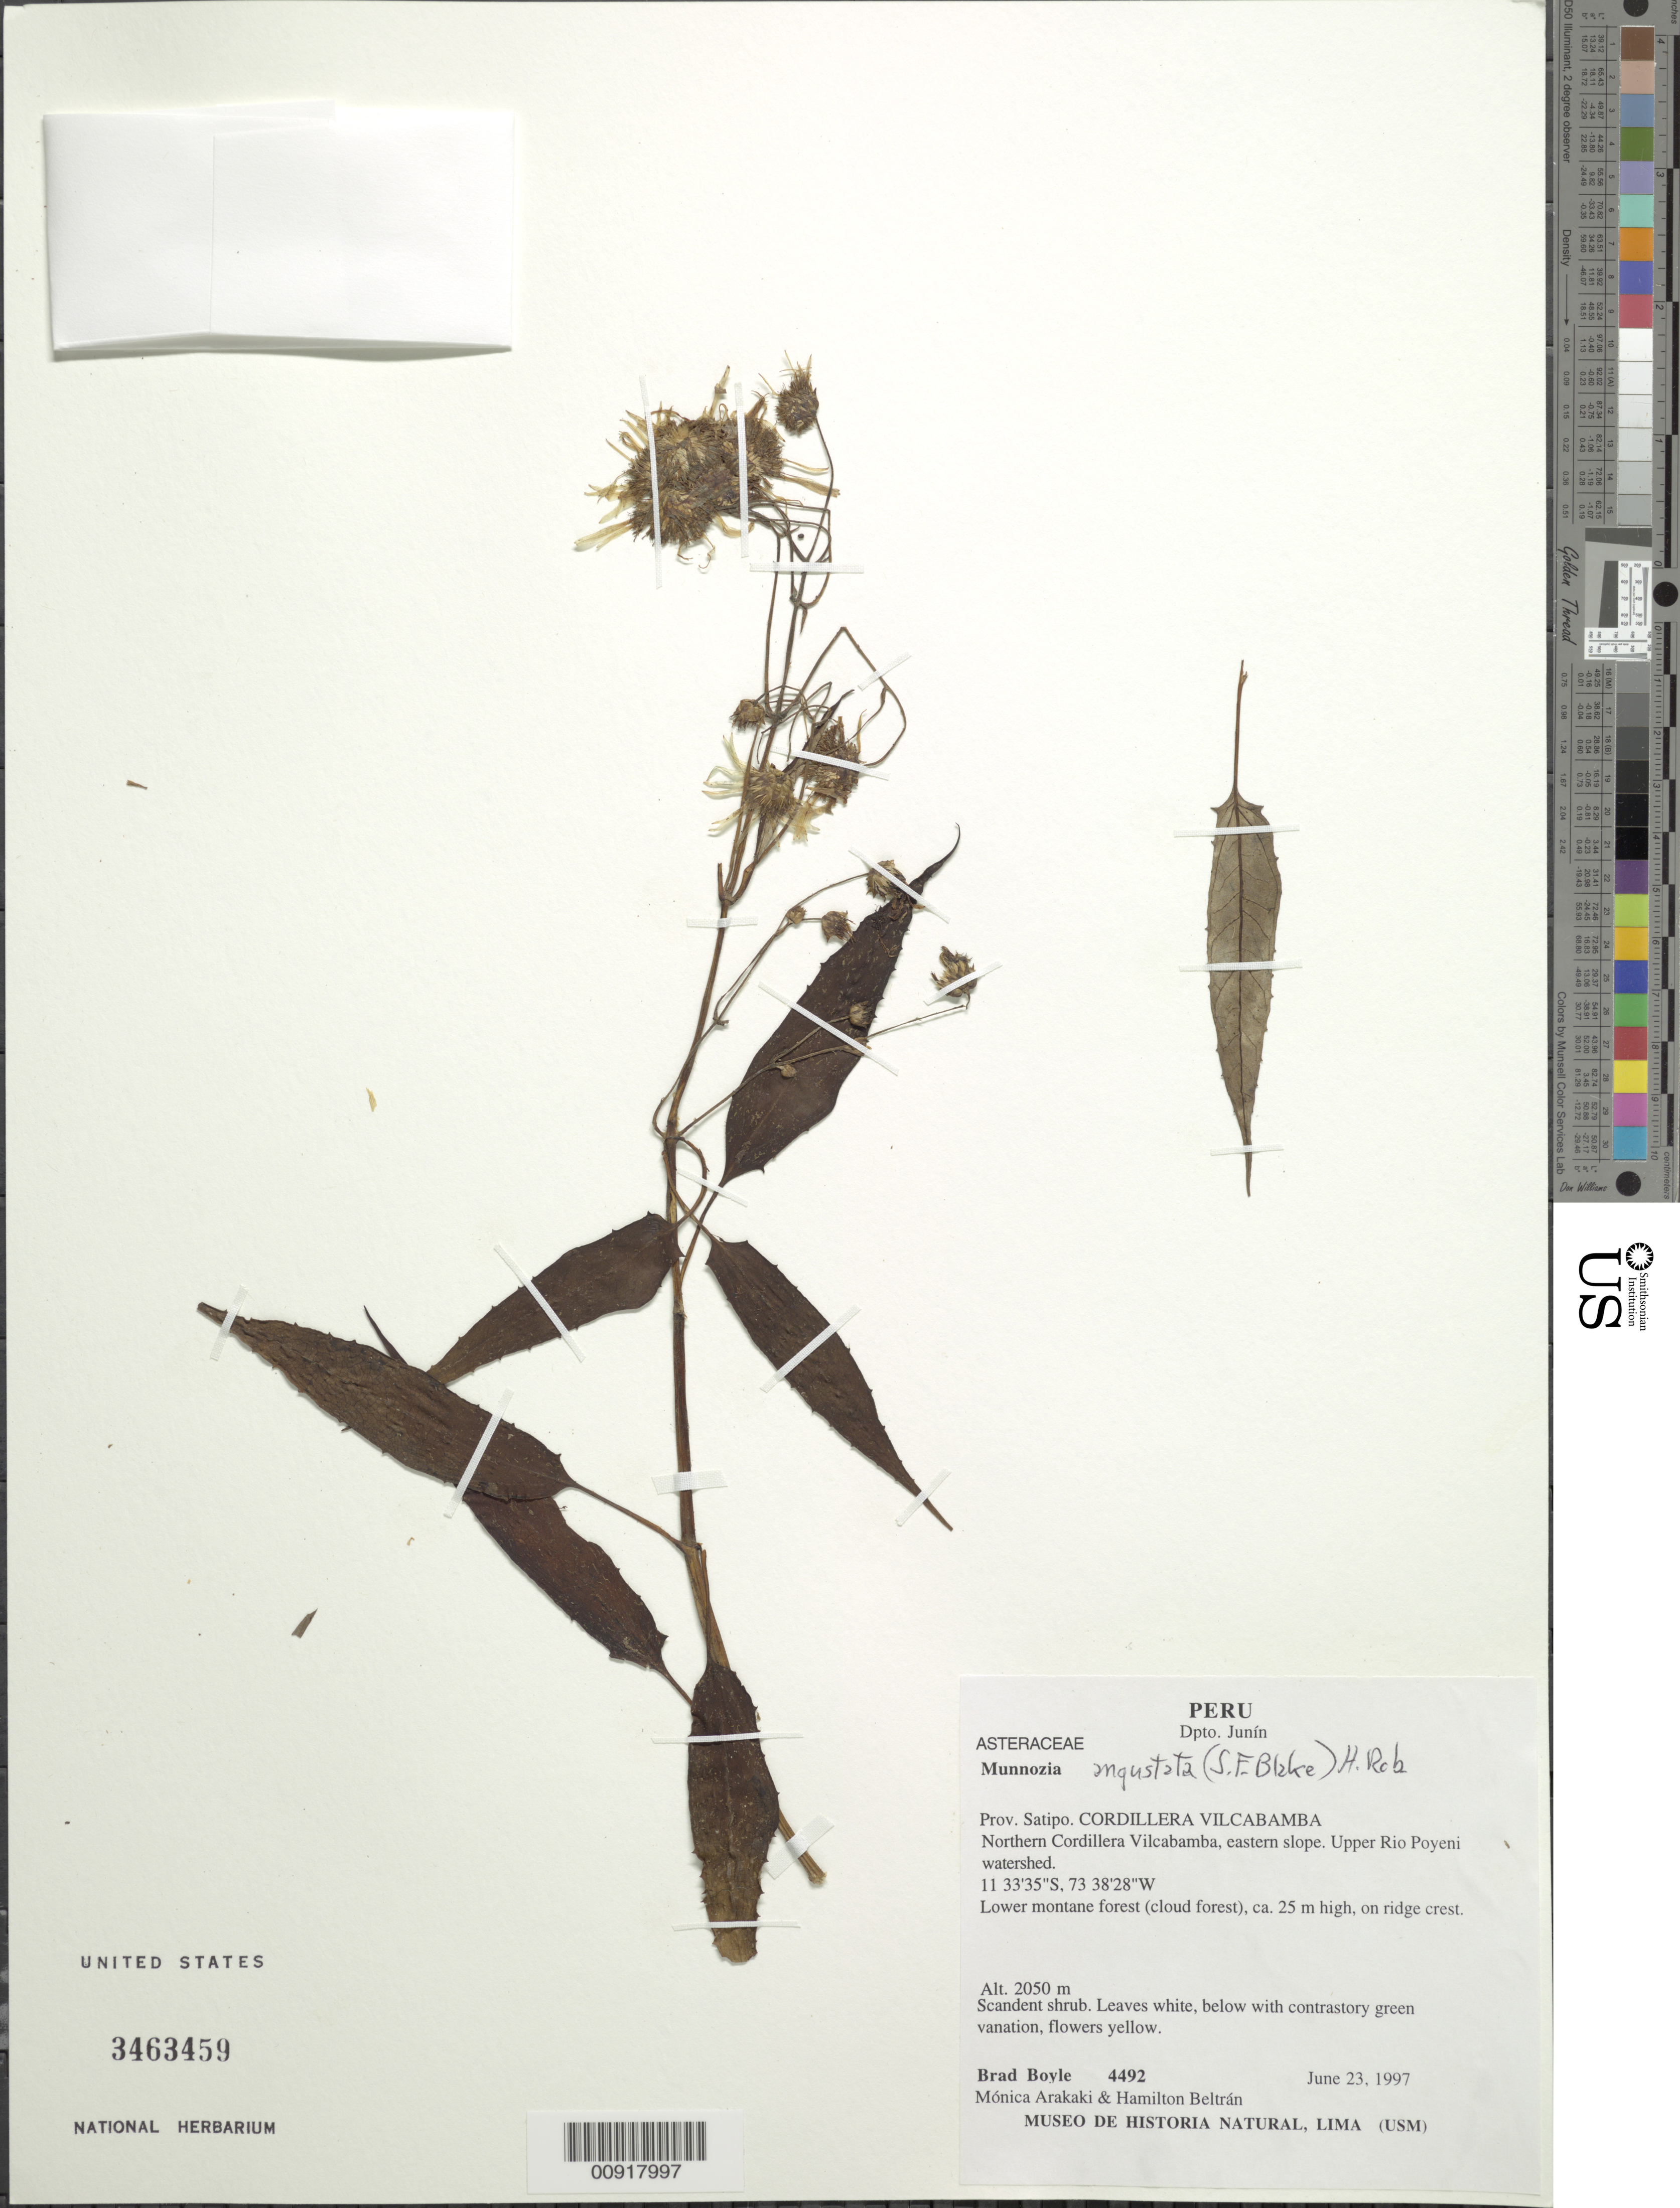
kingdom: Plantae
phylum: Tracheophyta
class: Magnoliopsida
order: Asterales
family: Asteraceae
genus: Munnozia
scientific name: Munnozia angusta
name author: (S.F. Blake) H. Rob. & Brettell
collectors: B. Boyle, M. Arakaki & I. Salinas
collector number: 4492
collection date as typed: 23 June 1997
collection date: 1997-06-23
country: Peru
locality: Prov. Satipo, Dpto. Junín, Cordillera Vilcabamba. Northern Cordillera Vilcabamba, eastern slope. Upper Río Poyeni watershed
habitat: Lower montane forest (cloud forest), ca 25m high, on ridge crest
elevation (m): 2050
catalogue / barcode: US 3463459